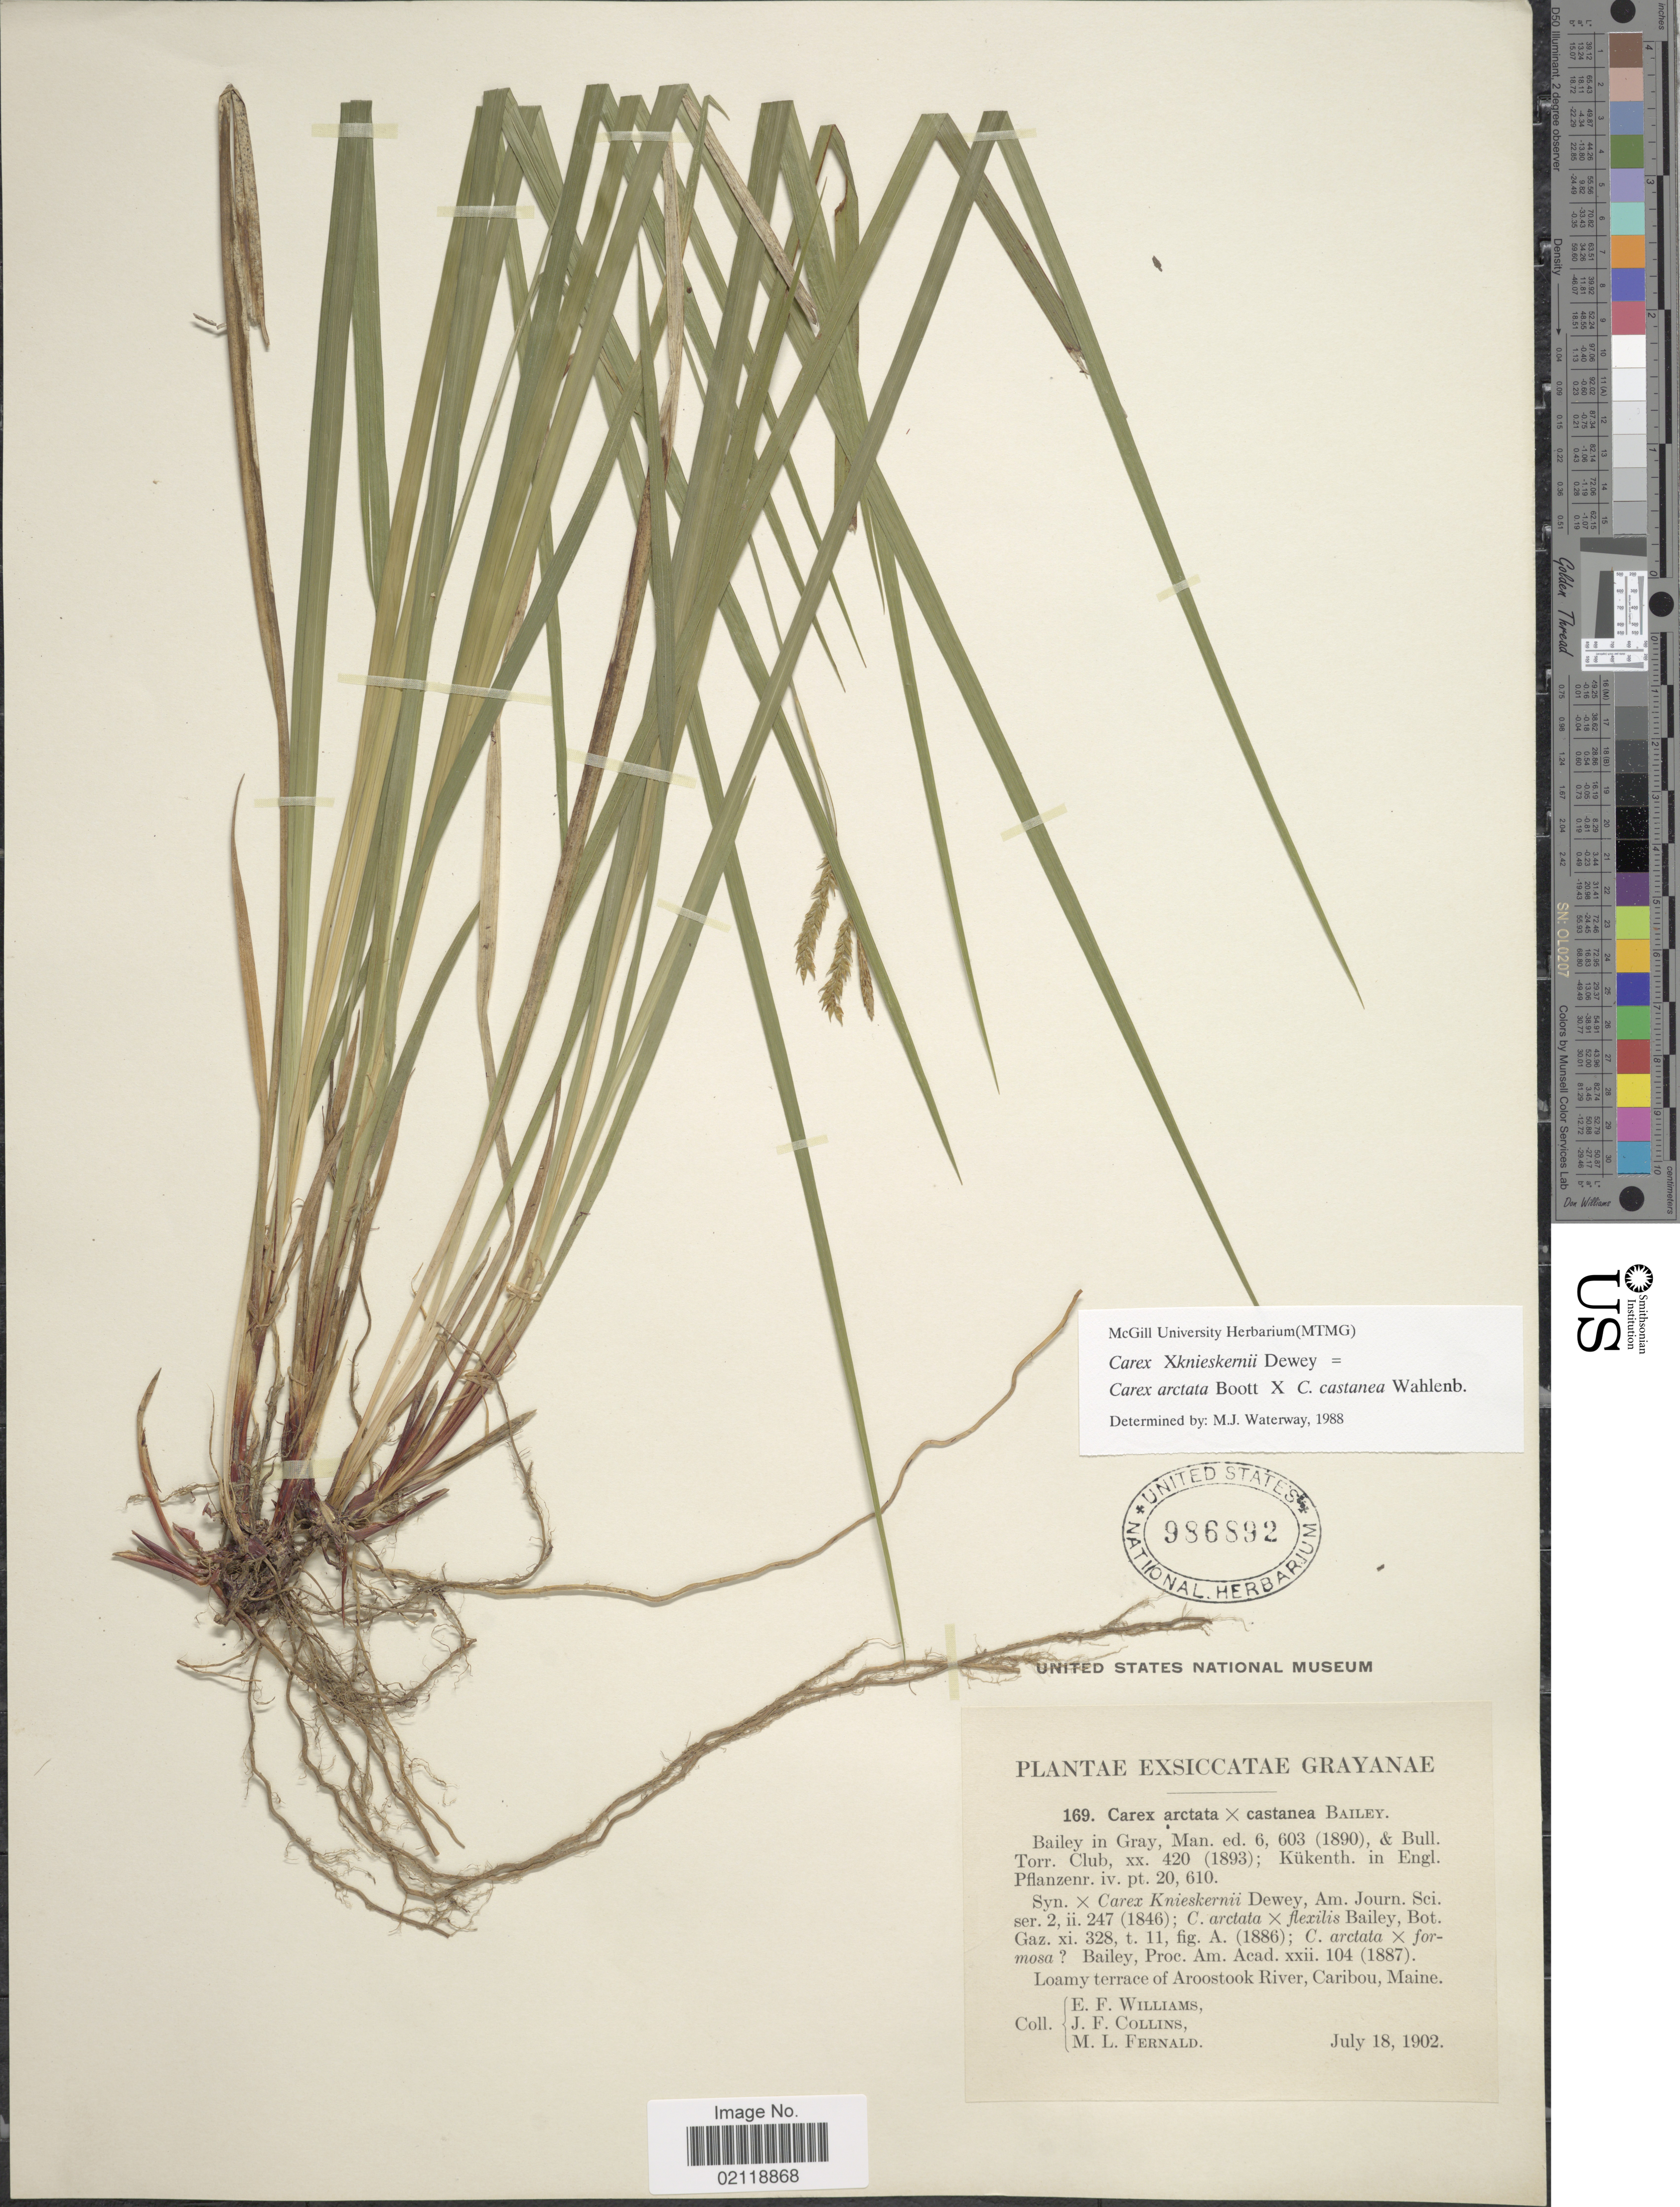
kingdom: Plantae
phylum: Tracheophyta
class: Liliopsida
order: Poales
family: Cyperaceae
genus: Carex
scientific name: Carex x knieskernii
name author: Dewey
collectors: E. Williams, J. Collins & M. L. Fernald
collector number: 169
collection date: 1902-07-18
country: United States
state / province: Maine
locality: Loamy terrace of Aroostook River, Caribou.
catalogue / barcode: US 986892